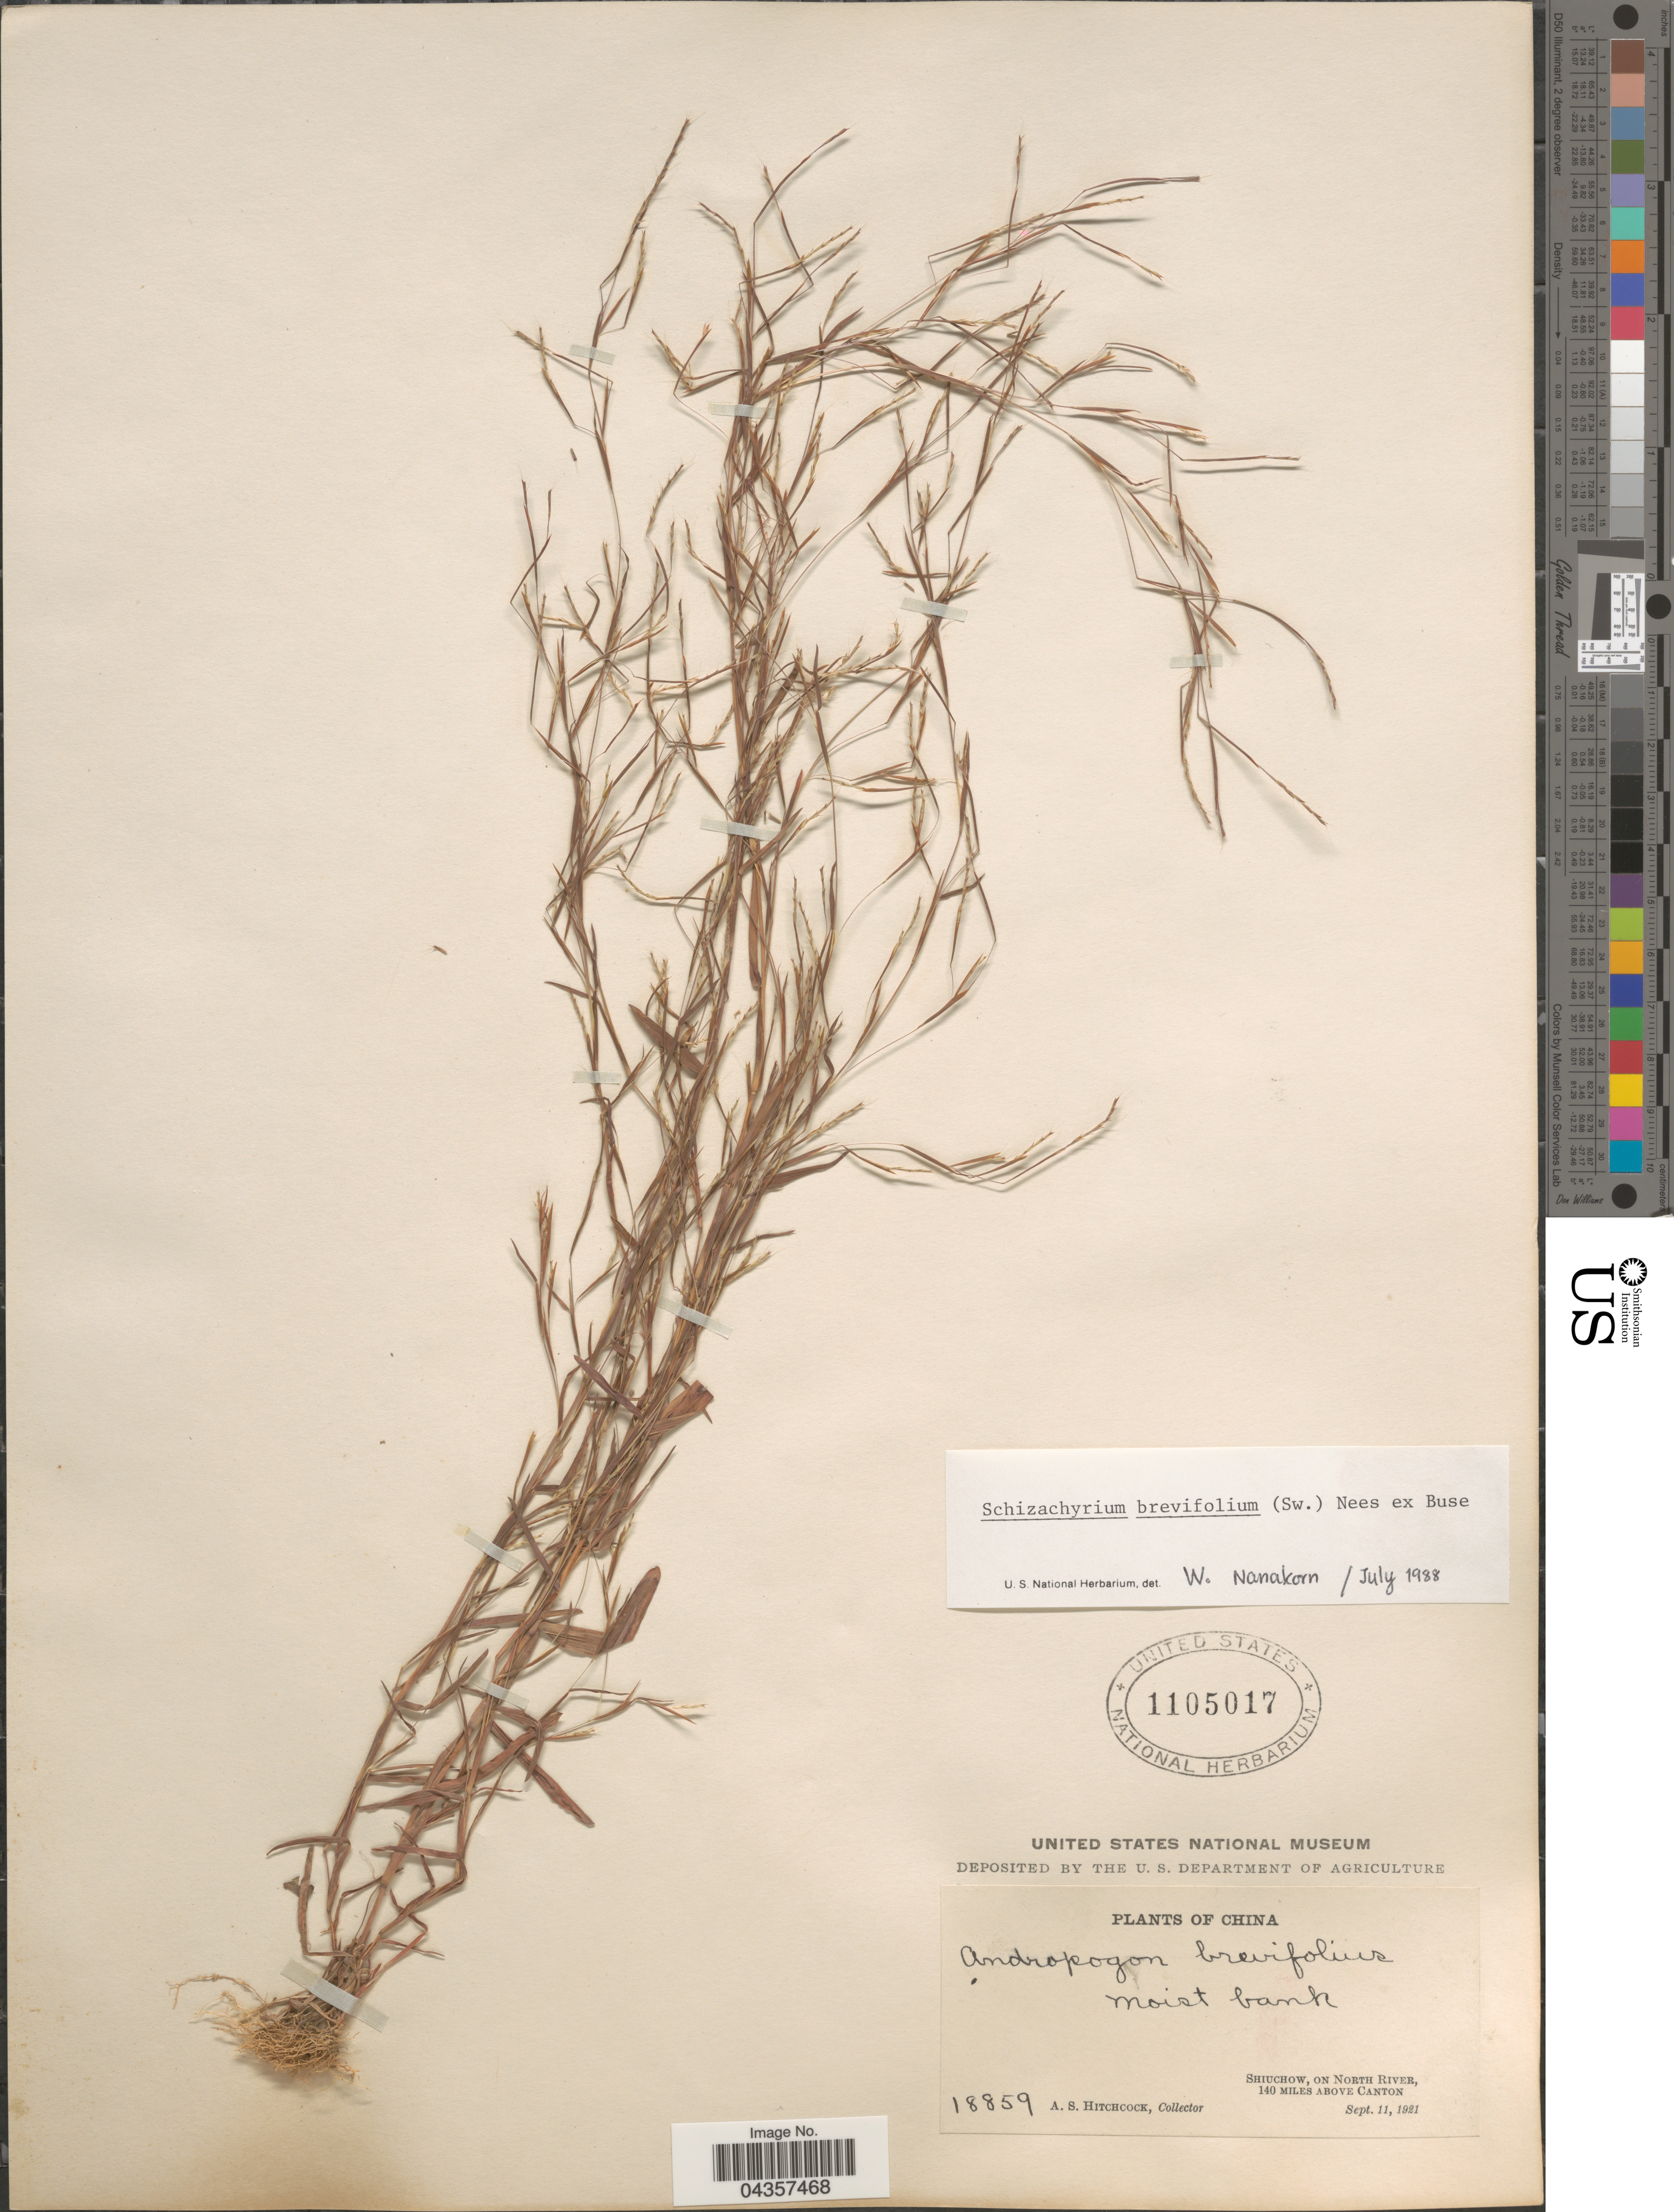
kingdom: Plantae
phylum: Tracheophyta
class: Liliopsida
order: Poales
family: Poaceae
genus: Schizachyrium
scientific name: Schizachyrium brevifolium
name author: (Sw.) Nees ex Büse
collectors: A. S. Hitchcock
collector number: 18859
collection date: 1921-09-11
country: China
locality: Shiuchow, on North River, 140 miles above Canton.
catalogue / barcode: US 1105017